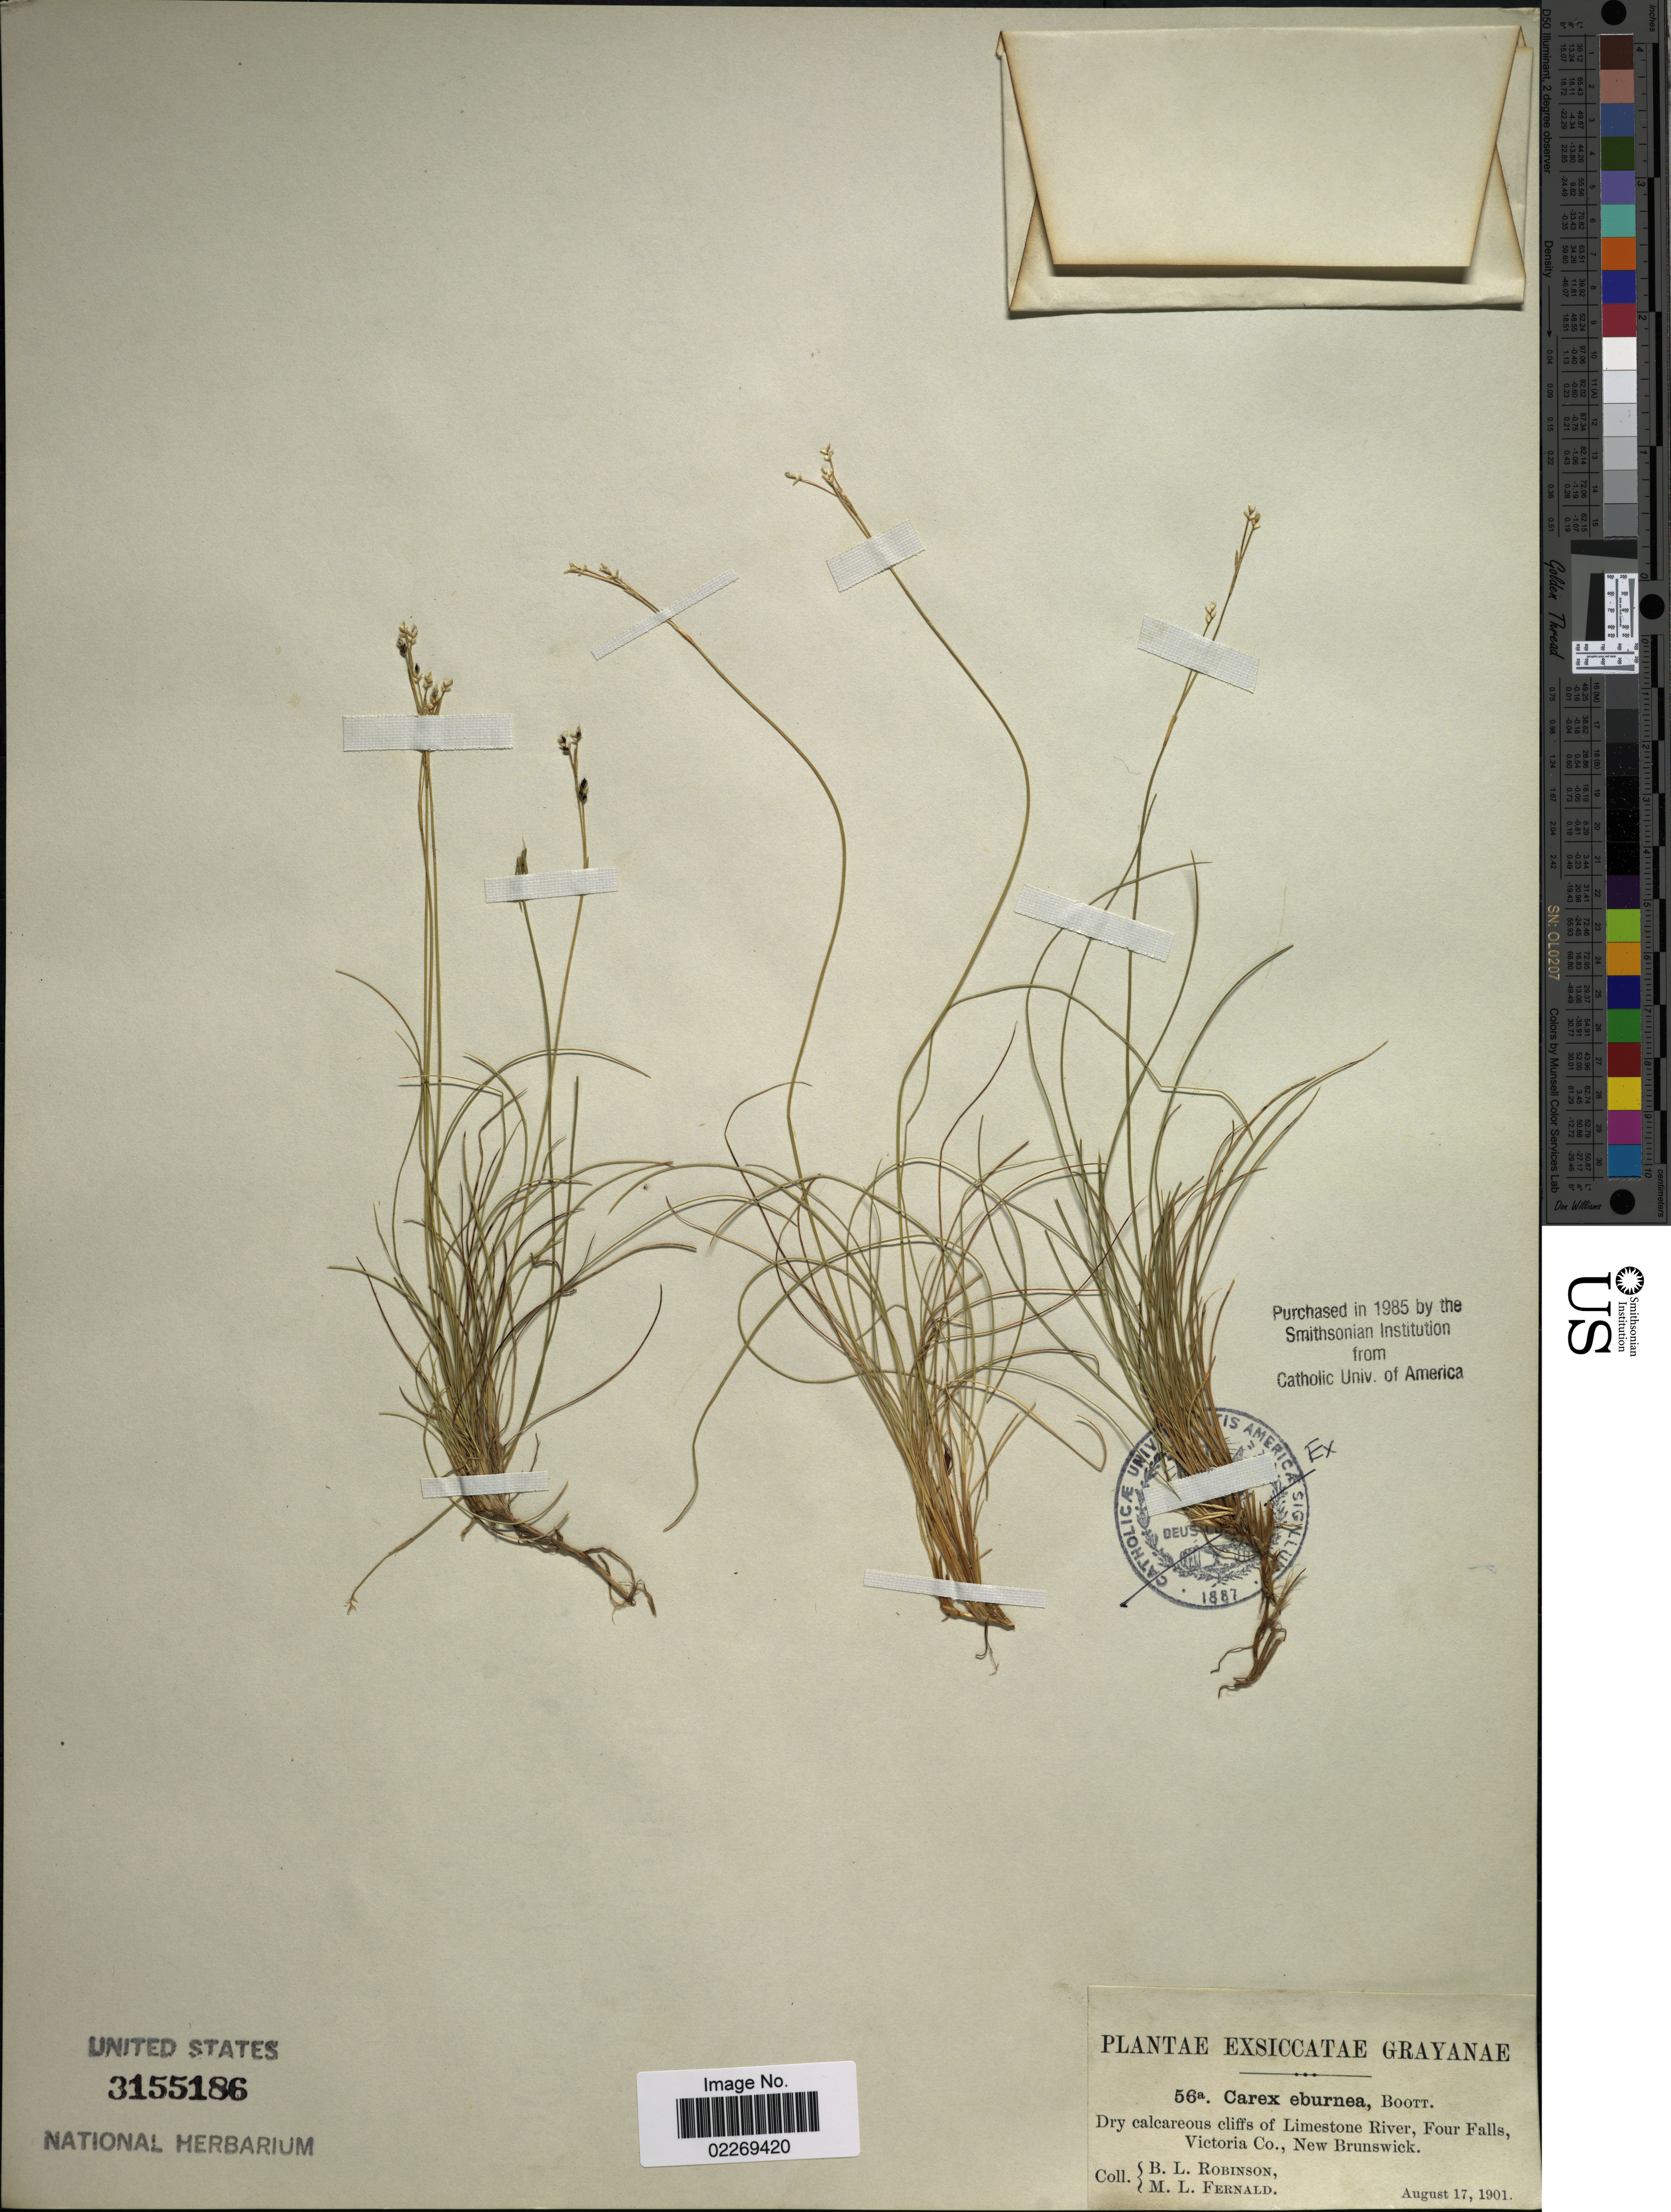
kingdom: Plantae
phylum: Tracheophyta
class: Liliopsida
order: Poales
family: Cyperaceae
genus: Carex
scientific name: Carex eburnea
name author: Boott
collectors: B. L. Robinson & M. L. Fernald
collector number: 56a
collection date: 1901-08-17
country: Canada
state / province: New Brunswick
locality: Dry calcareous cliffs of Limestone River, Four Falls, Victoria Co.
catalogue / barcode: US 3155186